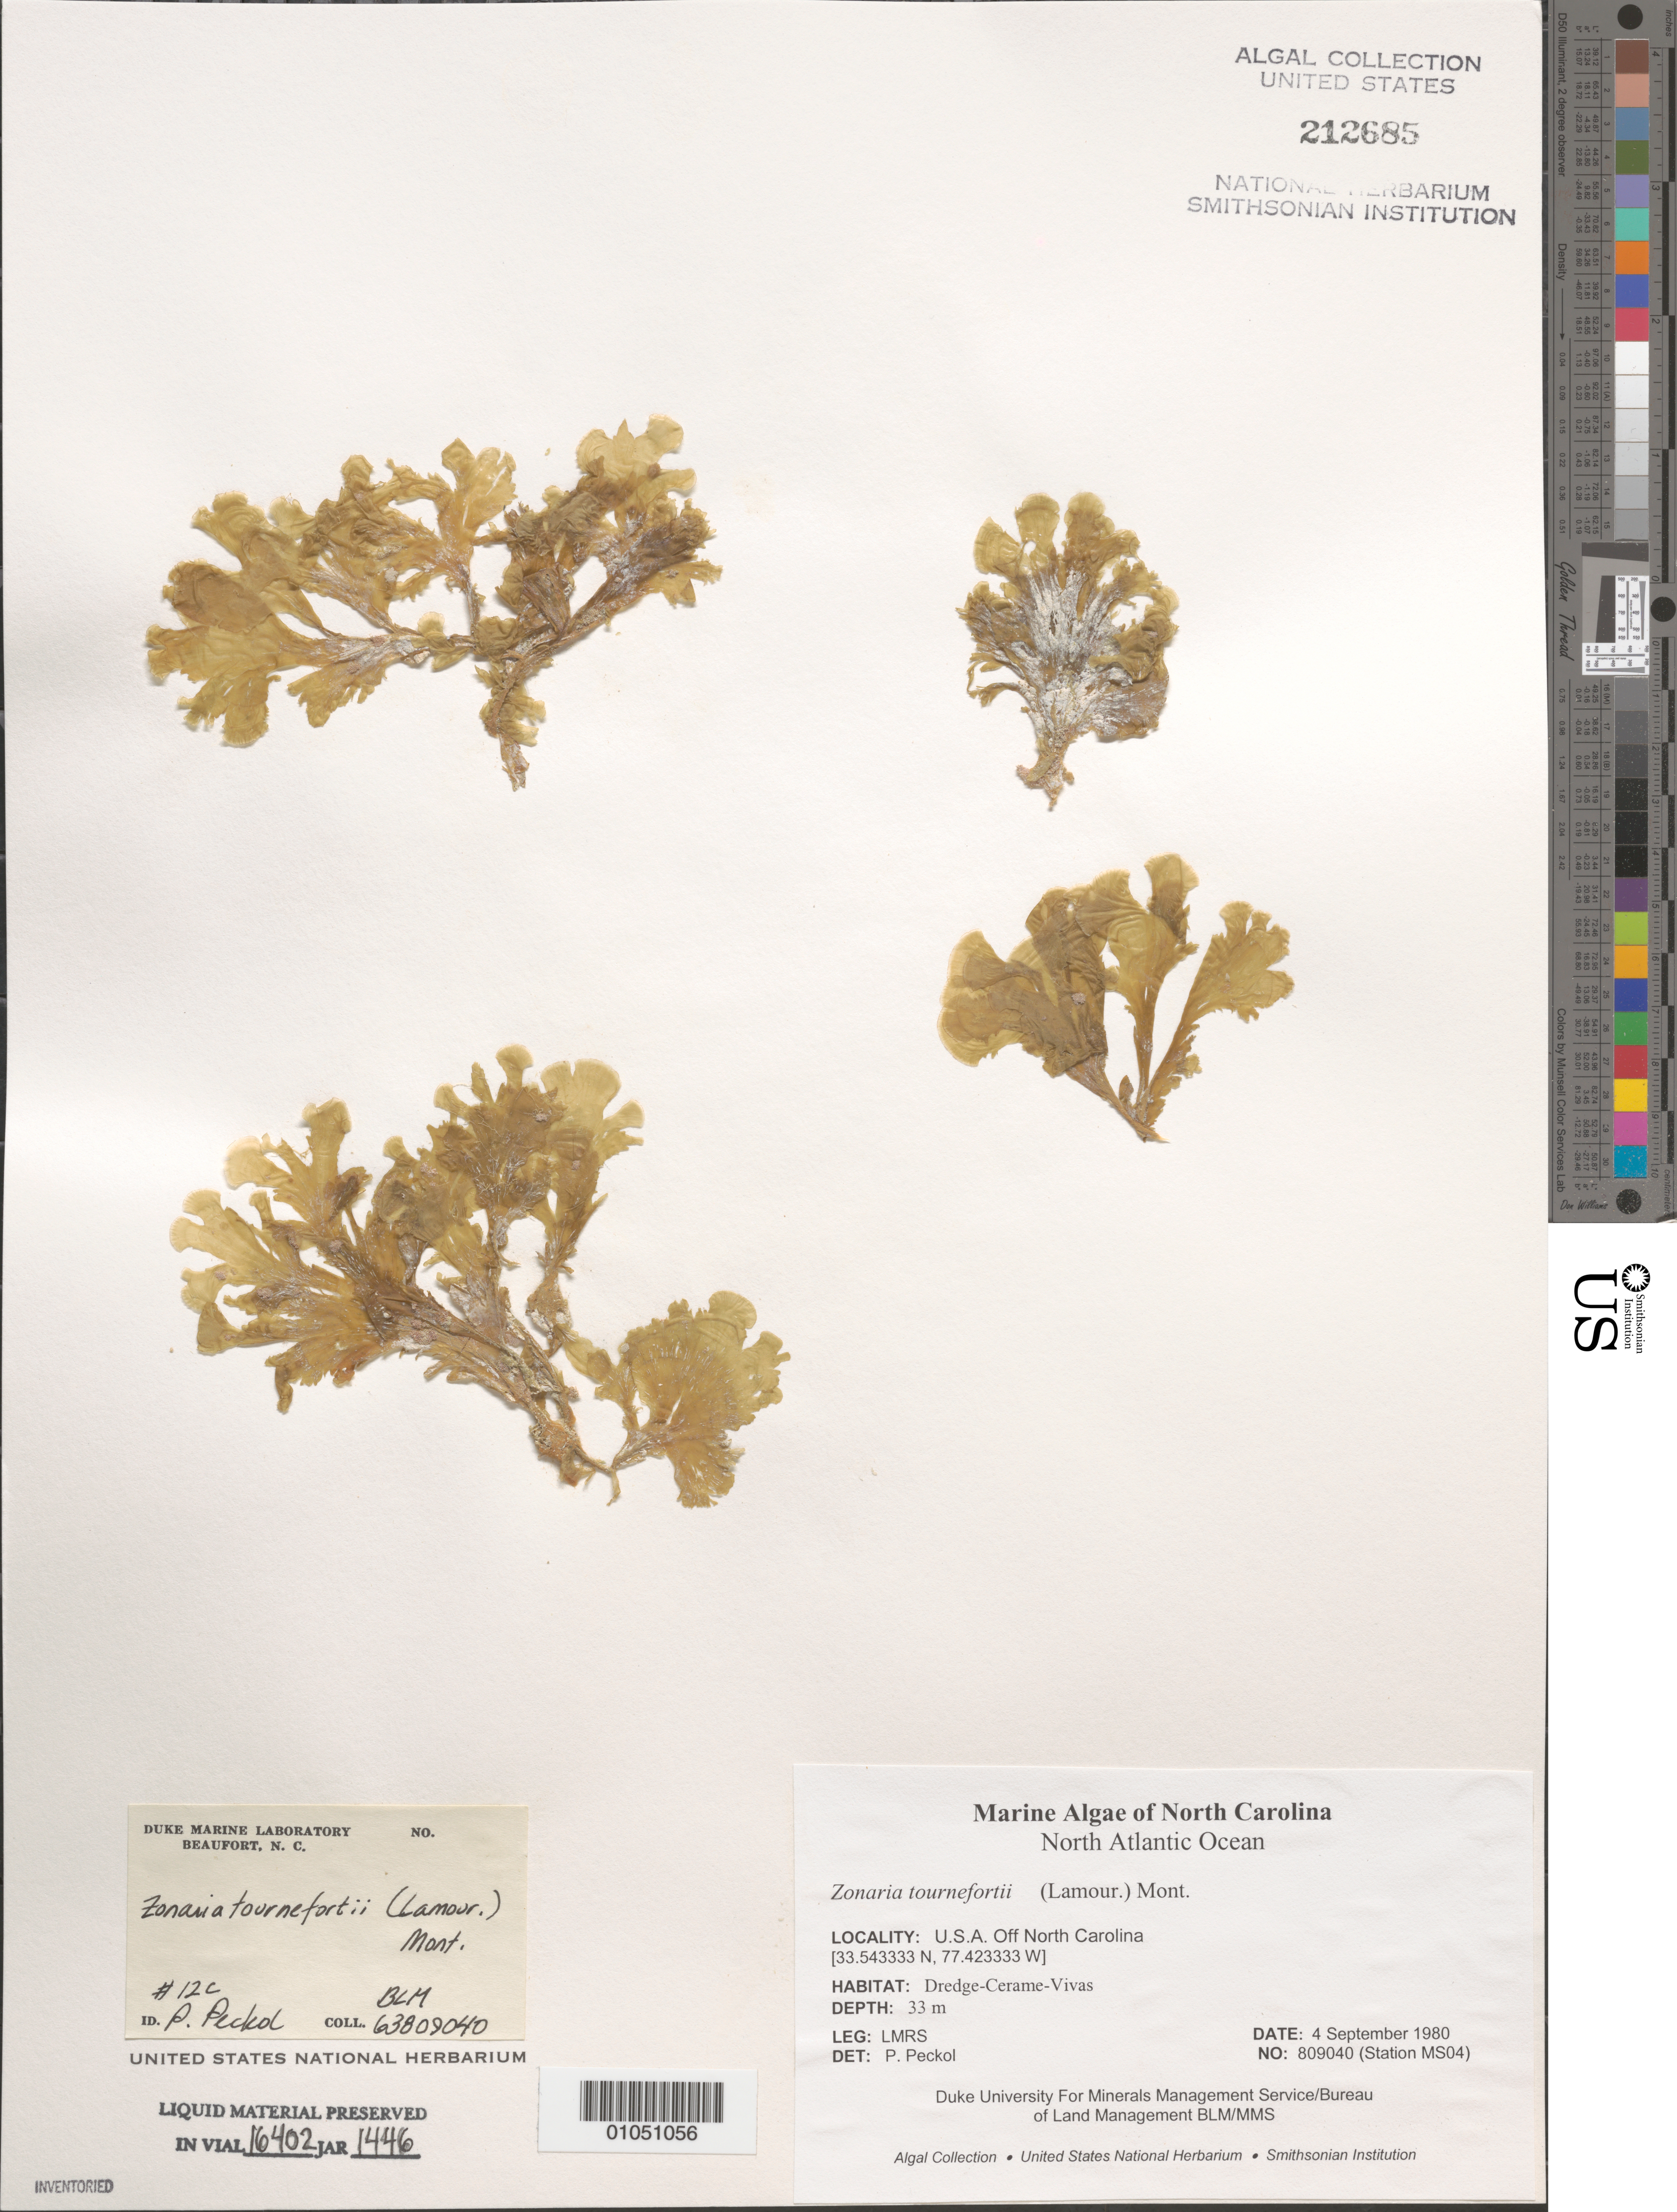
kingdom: Chromista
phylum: Ochrophyta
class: Phaeophyceae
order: Dictyotales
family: Dictyotaceae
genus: Zonaria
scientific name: Zonaria tournefortii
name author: (J.V.Lamouroux) Mont.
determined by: Peckol, P.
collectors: LMRS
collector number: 809040 (Station MS04)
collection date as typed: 04 Sep 1980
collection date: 1980-09-04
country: United States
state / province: North Carolina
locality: North Atlantic Ocean off North Carolina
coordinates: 33.543333 N, 77.423333 W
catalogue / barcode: US 212685